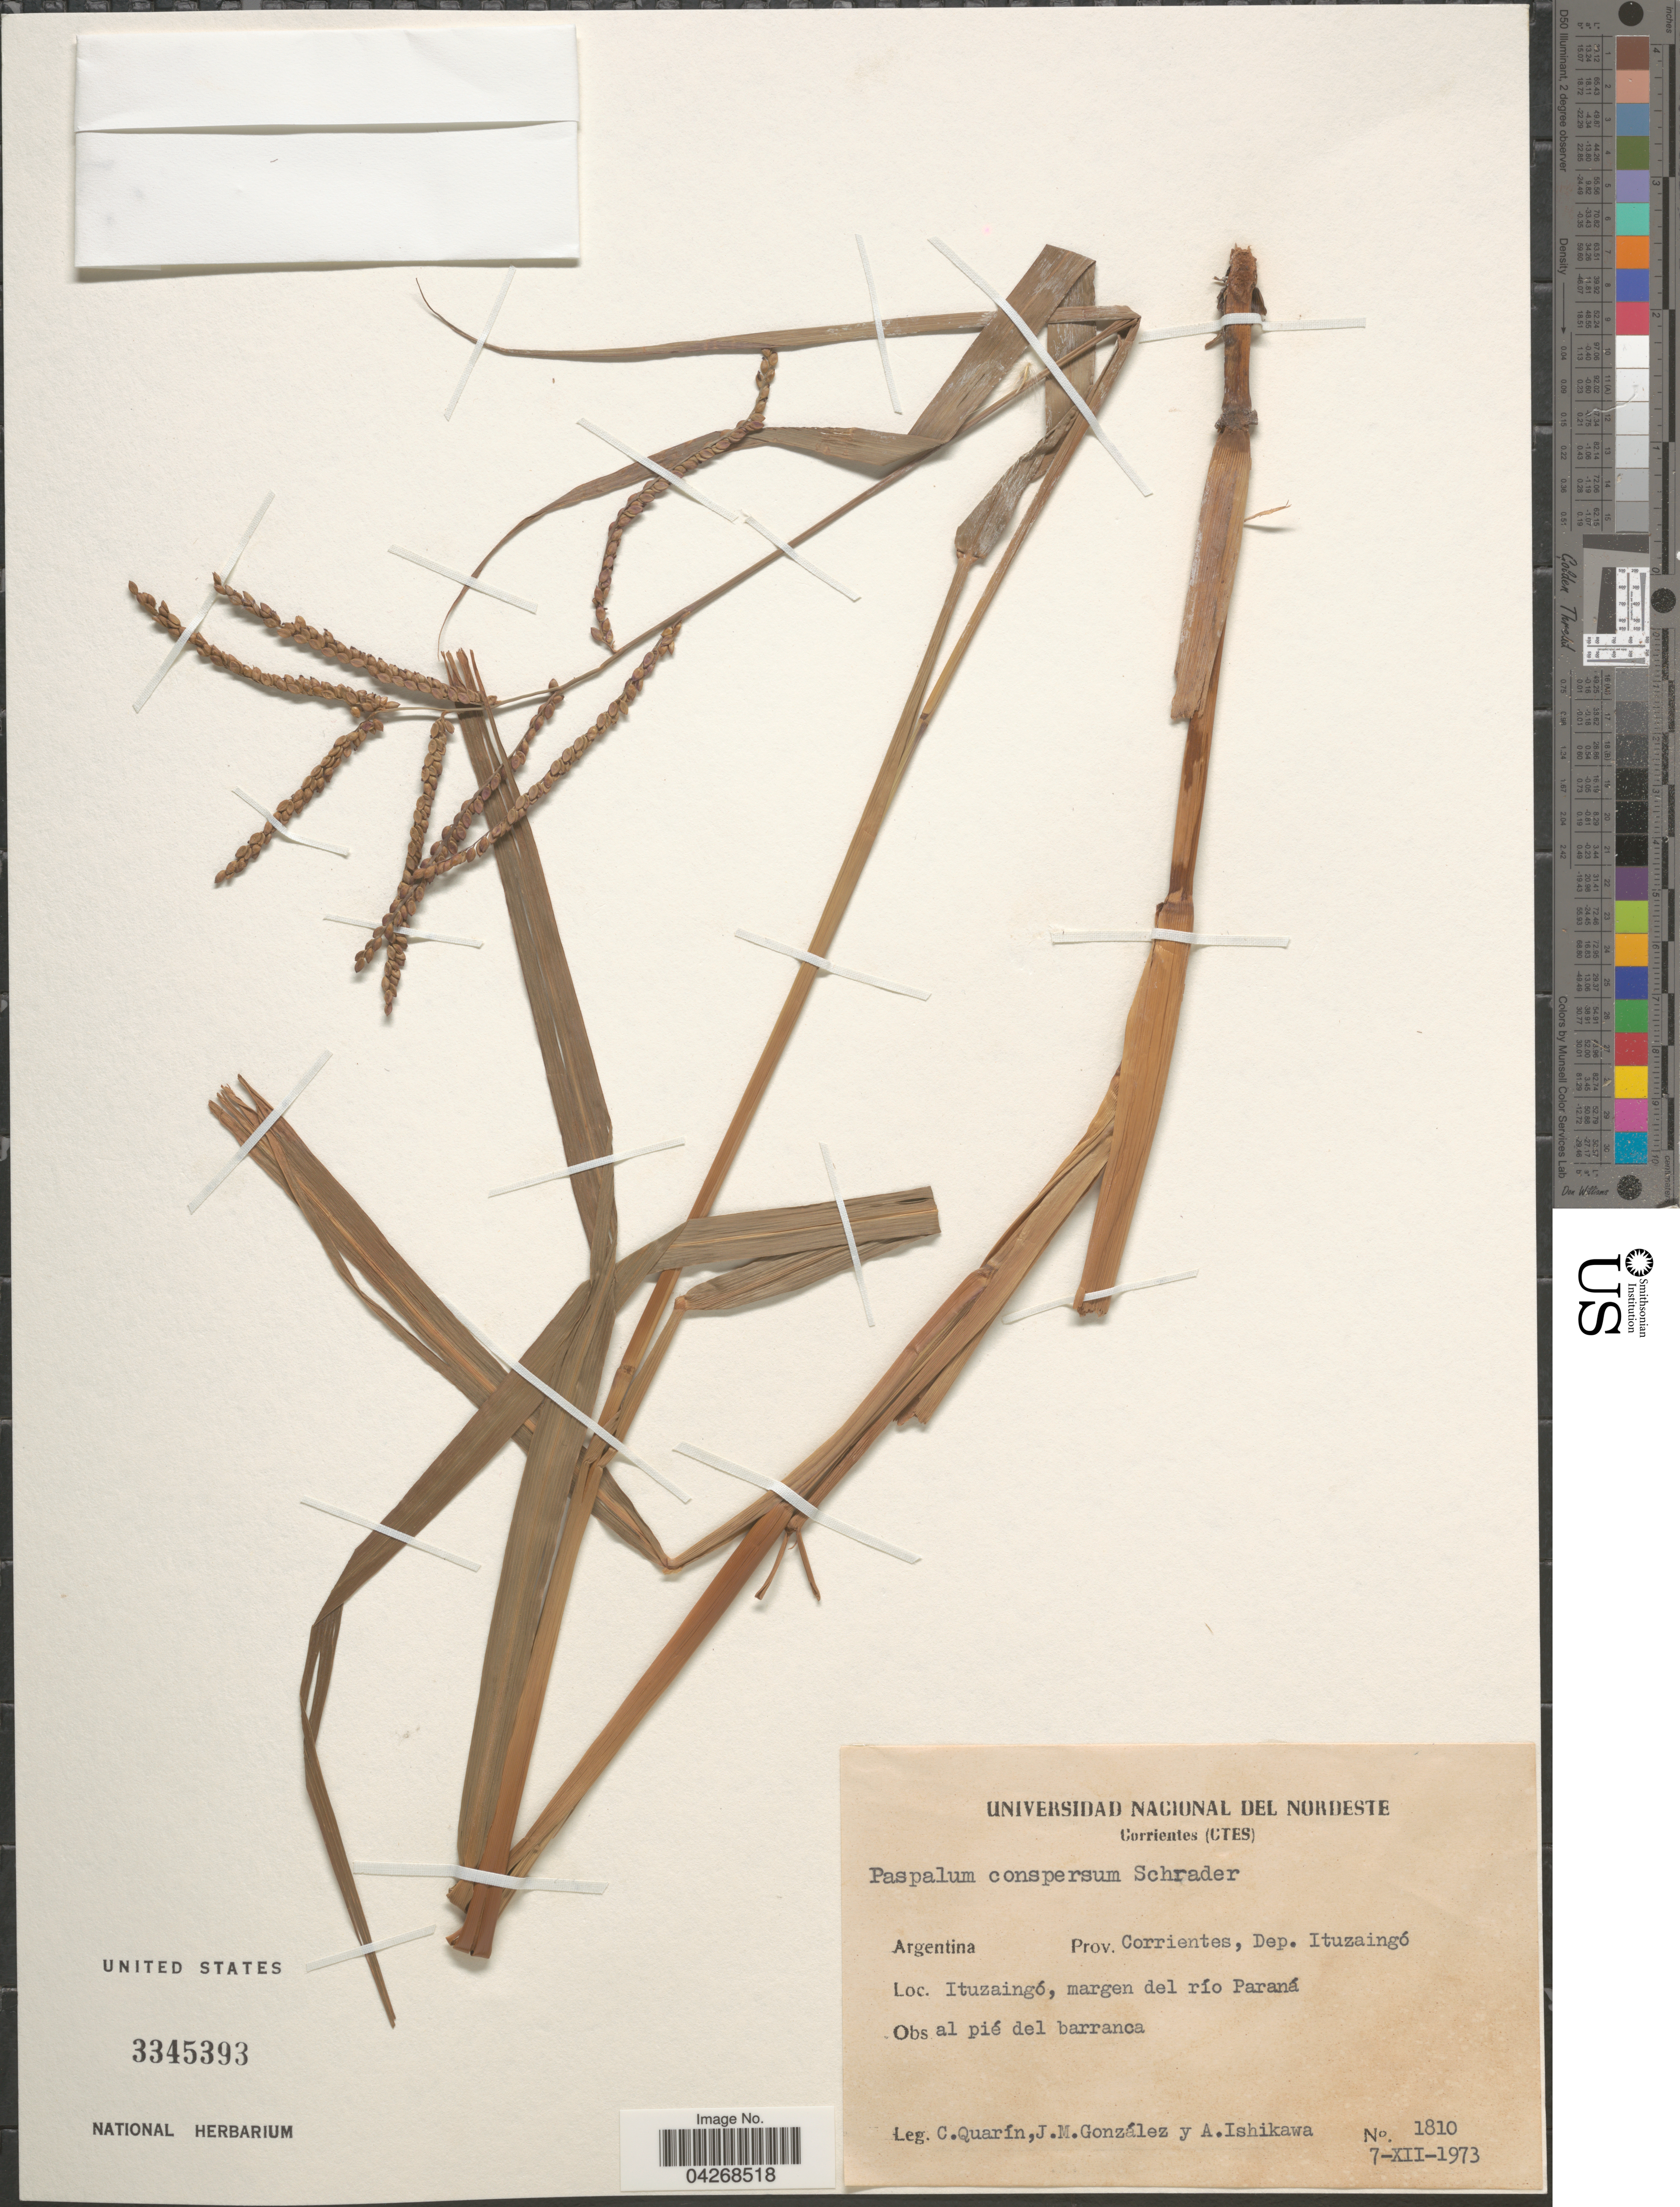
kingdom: Plantae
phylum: Tracheophyta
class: Liliopsida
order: Poales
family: Poaceae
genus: Paspalum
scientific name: Paspalum conspersum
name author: Schrad.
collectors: C. Quarín, J. M. Gonzalez & A. Ishikawa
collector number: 1810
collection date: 1973-12-07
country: Argentina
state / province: Corrientes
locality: Dep. Ituzaingó. Ituzaingó, margen del río Paraná.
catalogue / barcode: US 3345393